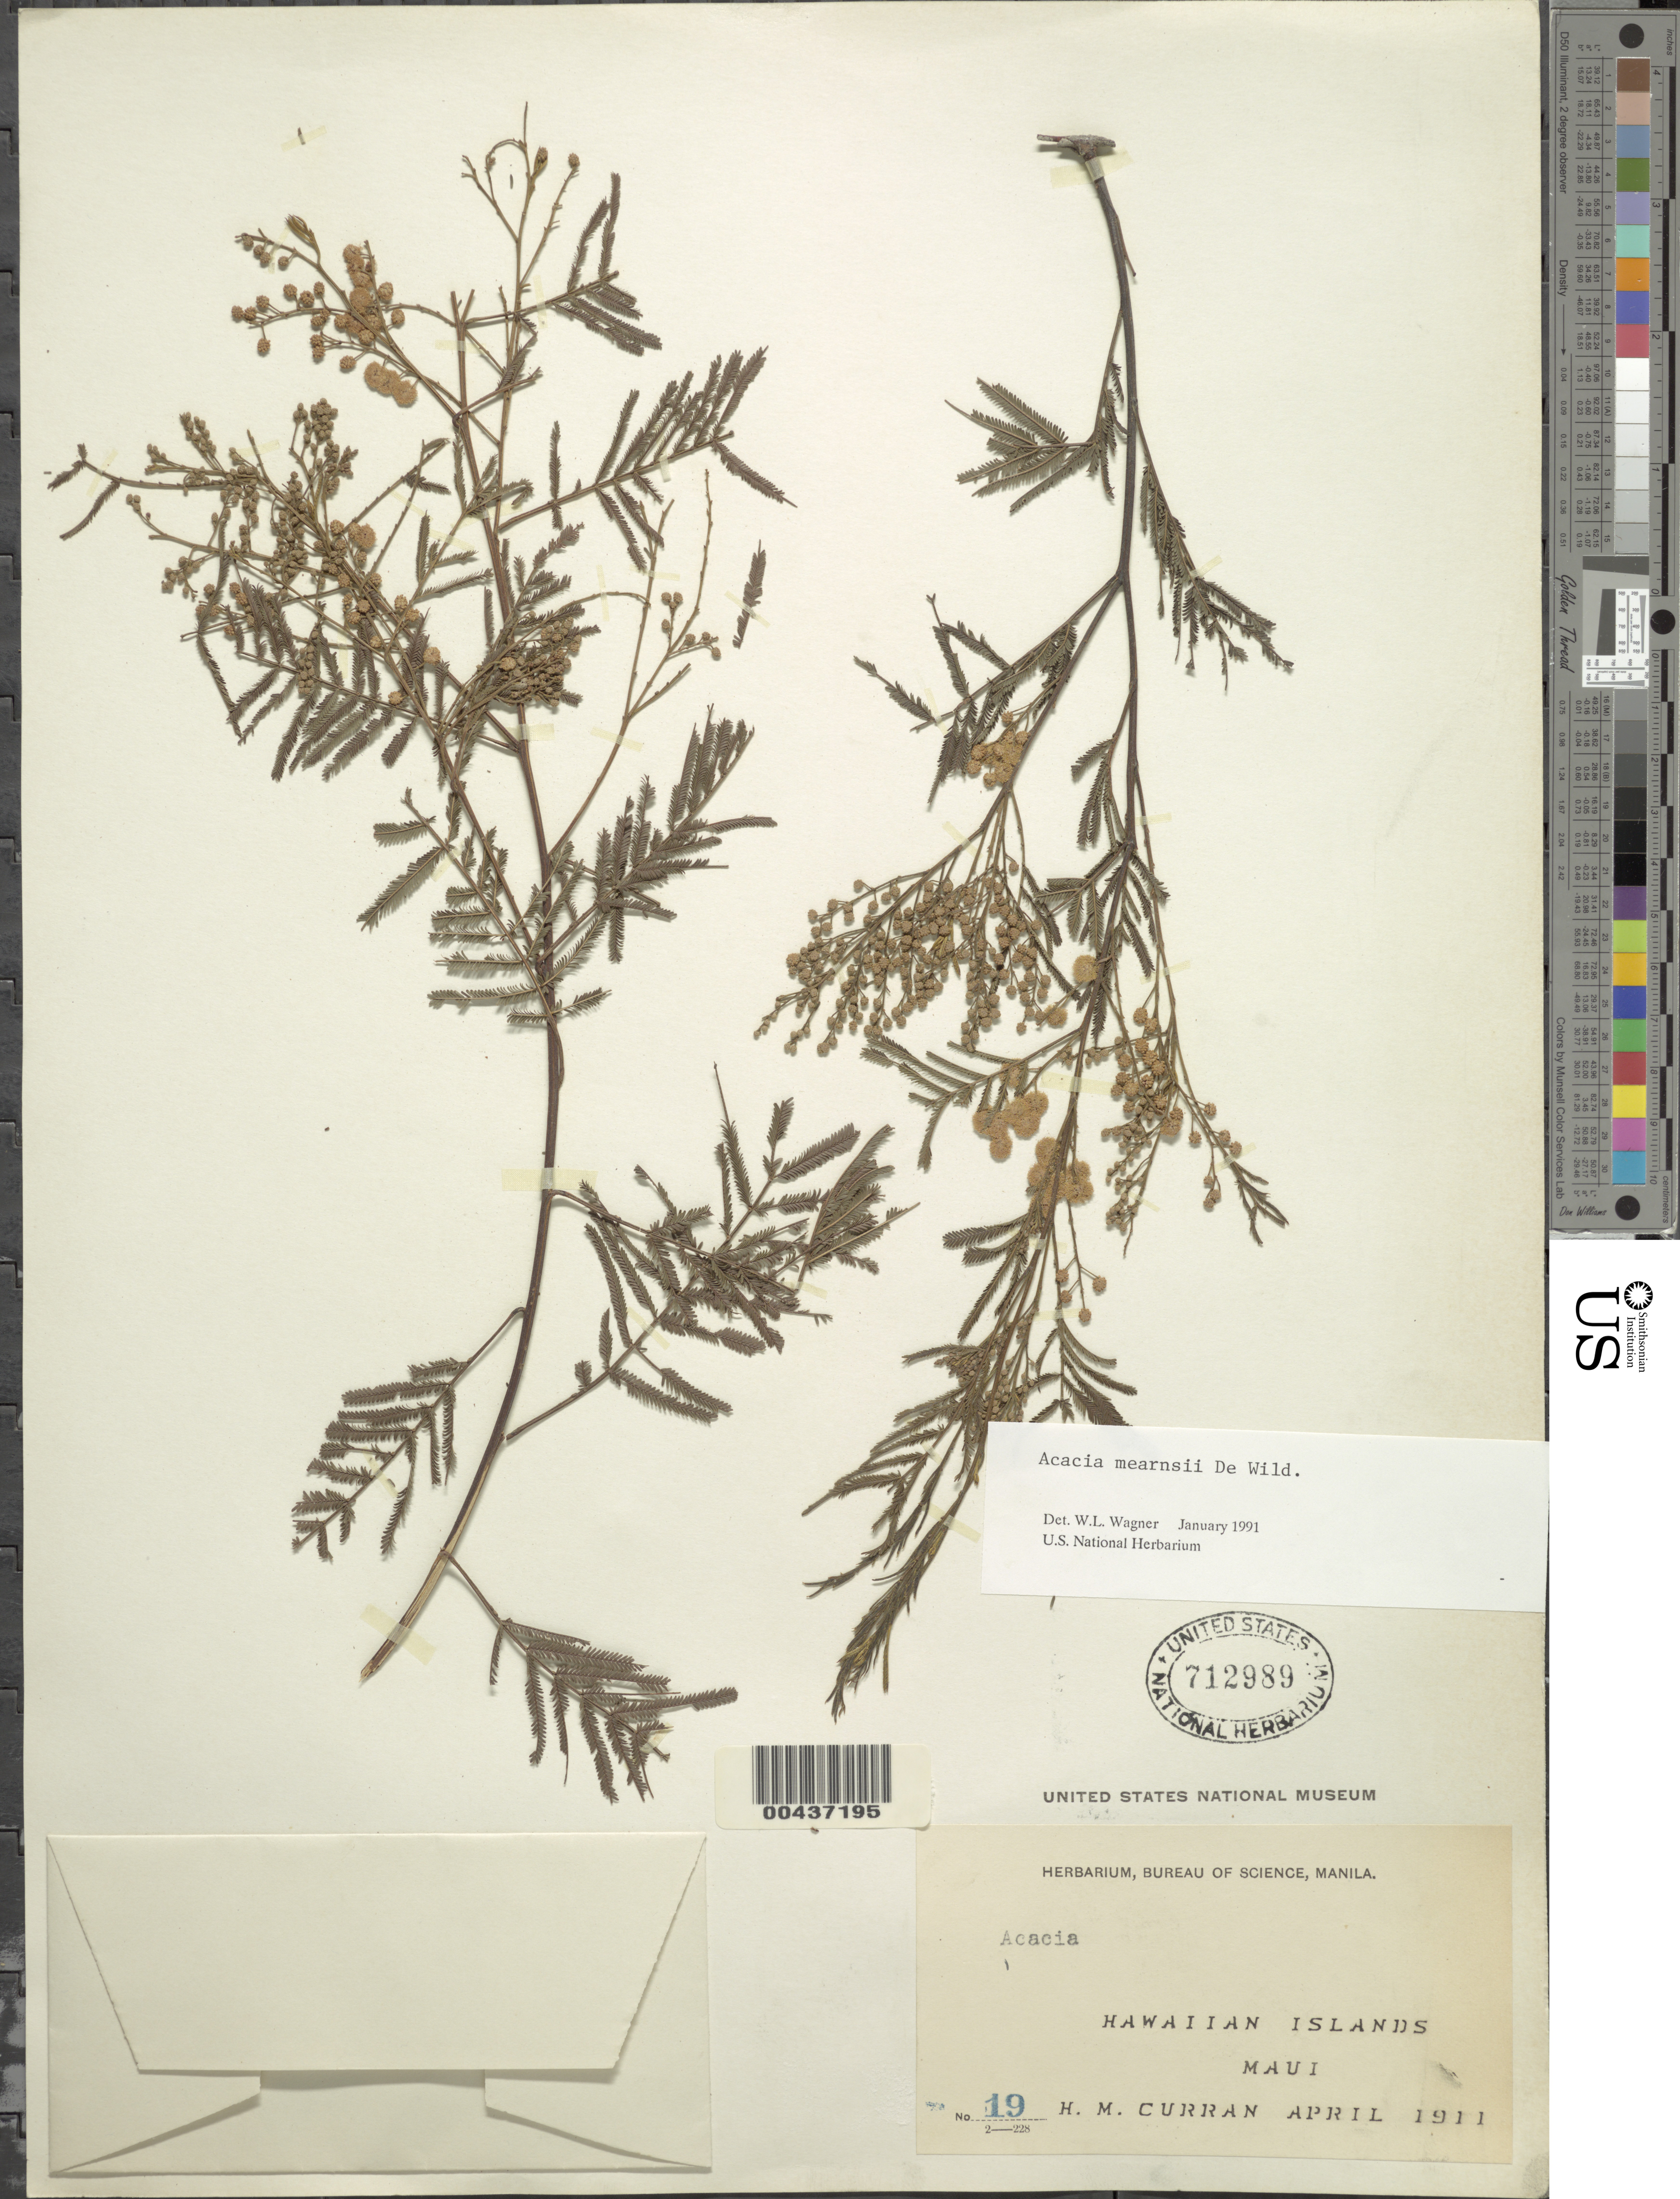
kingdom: Plantae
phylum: Tracheophyta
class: Magnoliopsida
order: Fabales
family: Fabaceae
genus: Acacia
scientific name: Acacia mearnsii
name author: De Wild.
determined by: Wagner, W. L., (BOT), Smithsonian Institution - National Museum of Natural History (UNITED STATES)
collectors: H. M. Curran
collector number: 19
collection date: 1911-04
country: United States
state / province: Hawaii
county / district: Maui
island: Maui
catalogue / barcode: US 712989